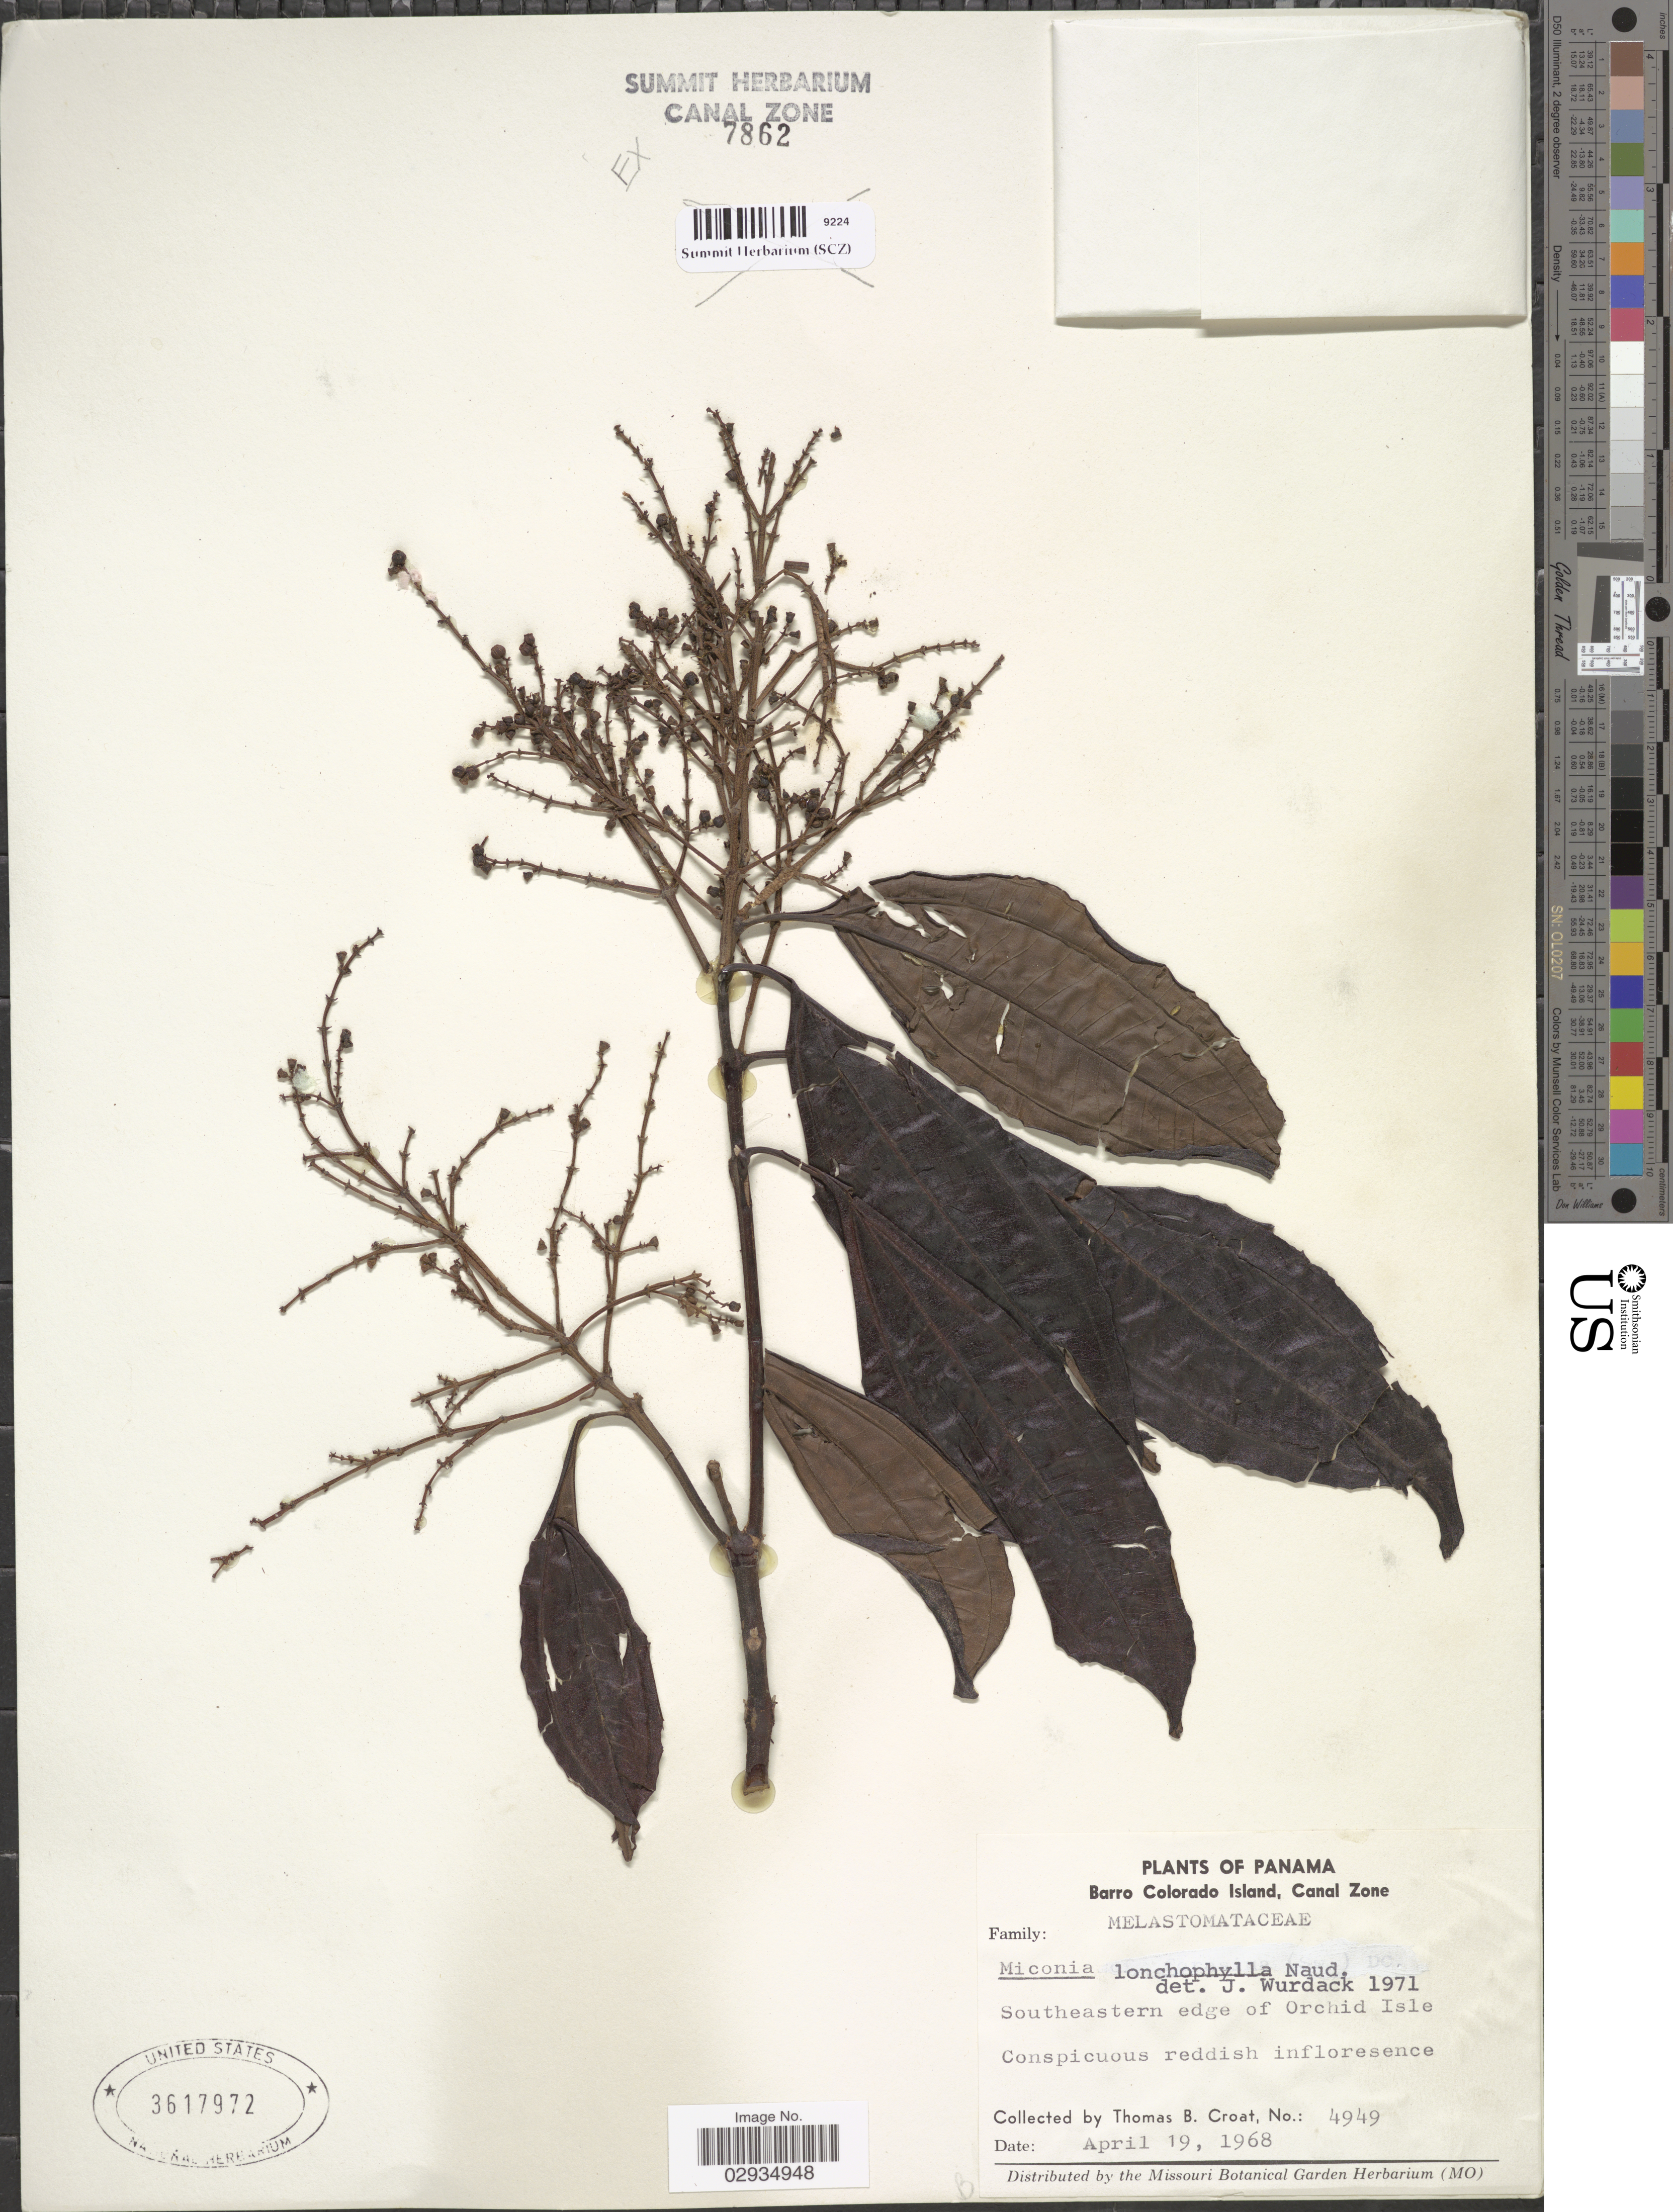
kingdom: Plantae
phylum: Tracheophyta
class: Magnoliopsida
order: Myrtales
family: Melastomataceae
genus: Miconia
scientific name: Miconia lonchophylla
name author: Naudin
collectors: T. B. Croat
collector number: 4949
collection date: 1968-04-19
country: Panama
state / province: Panamá Oeste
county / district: Canal Zone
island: Orchid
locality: Barro Colorado Island, Canal Zone. Southeastern edge of Orchid Isle.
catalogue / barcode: US 3617972